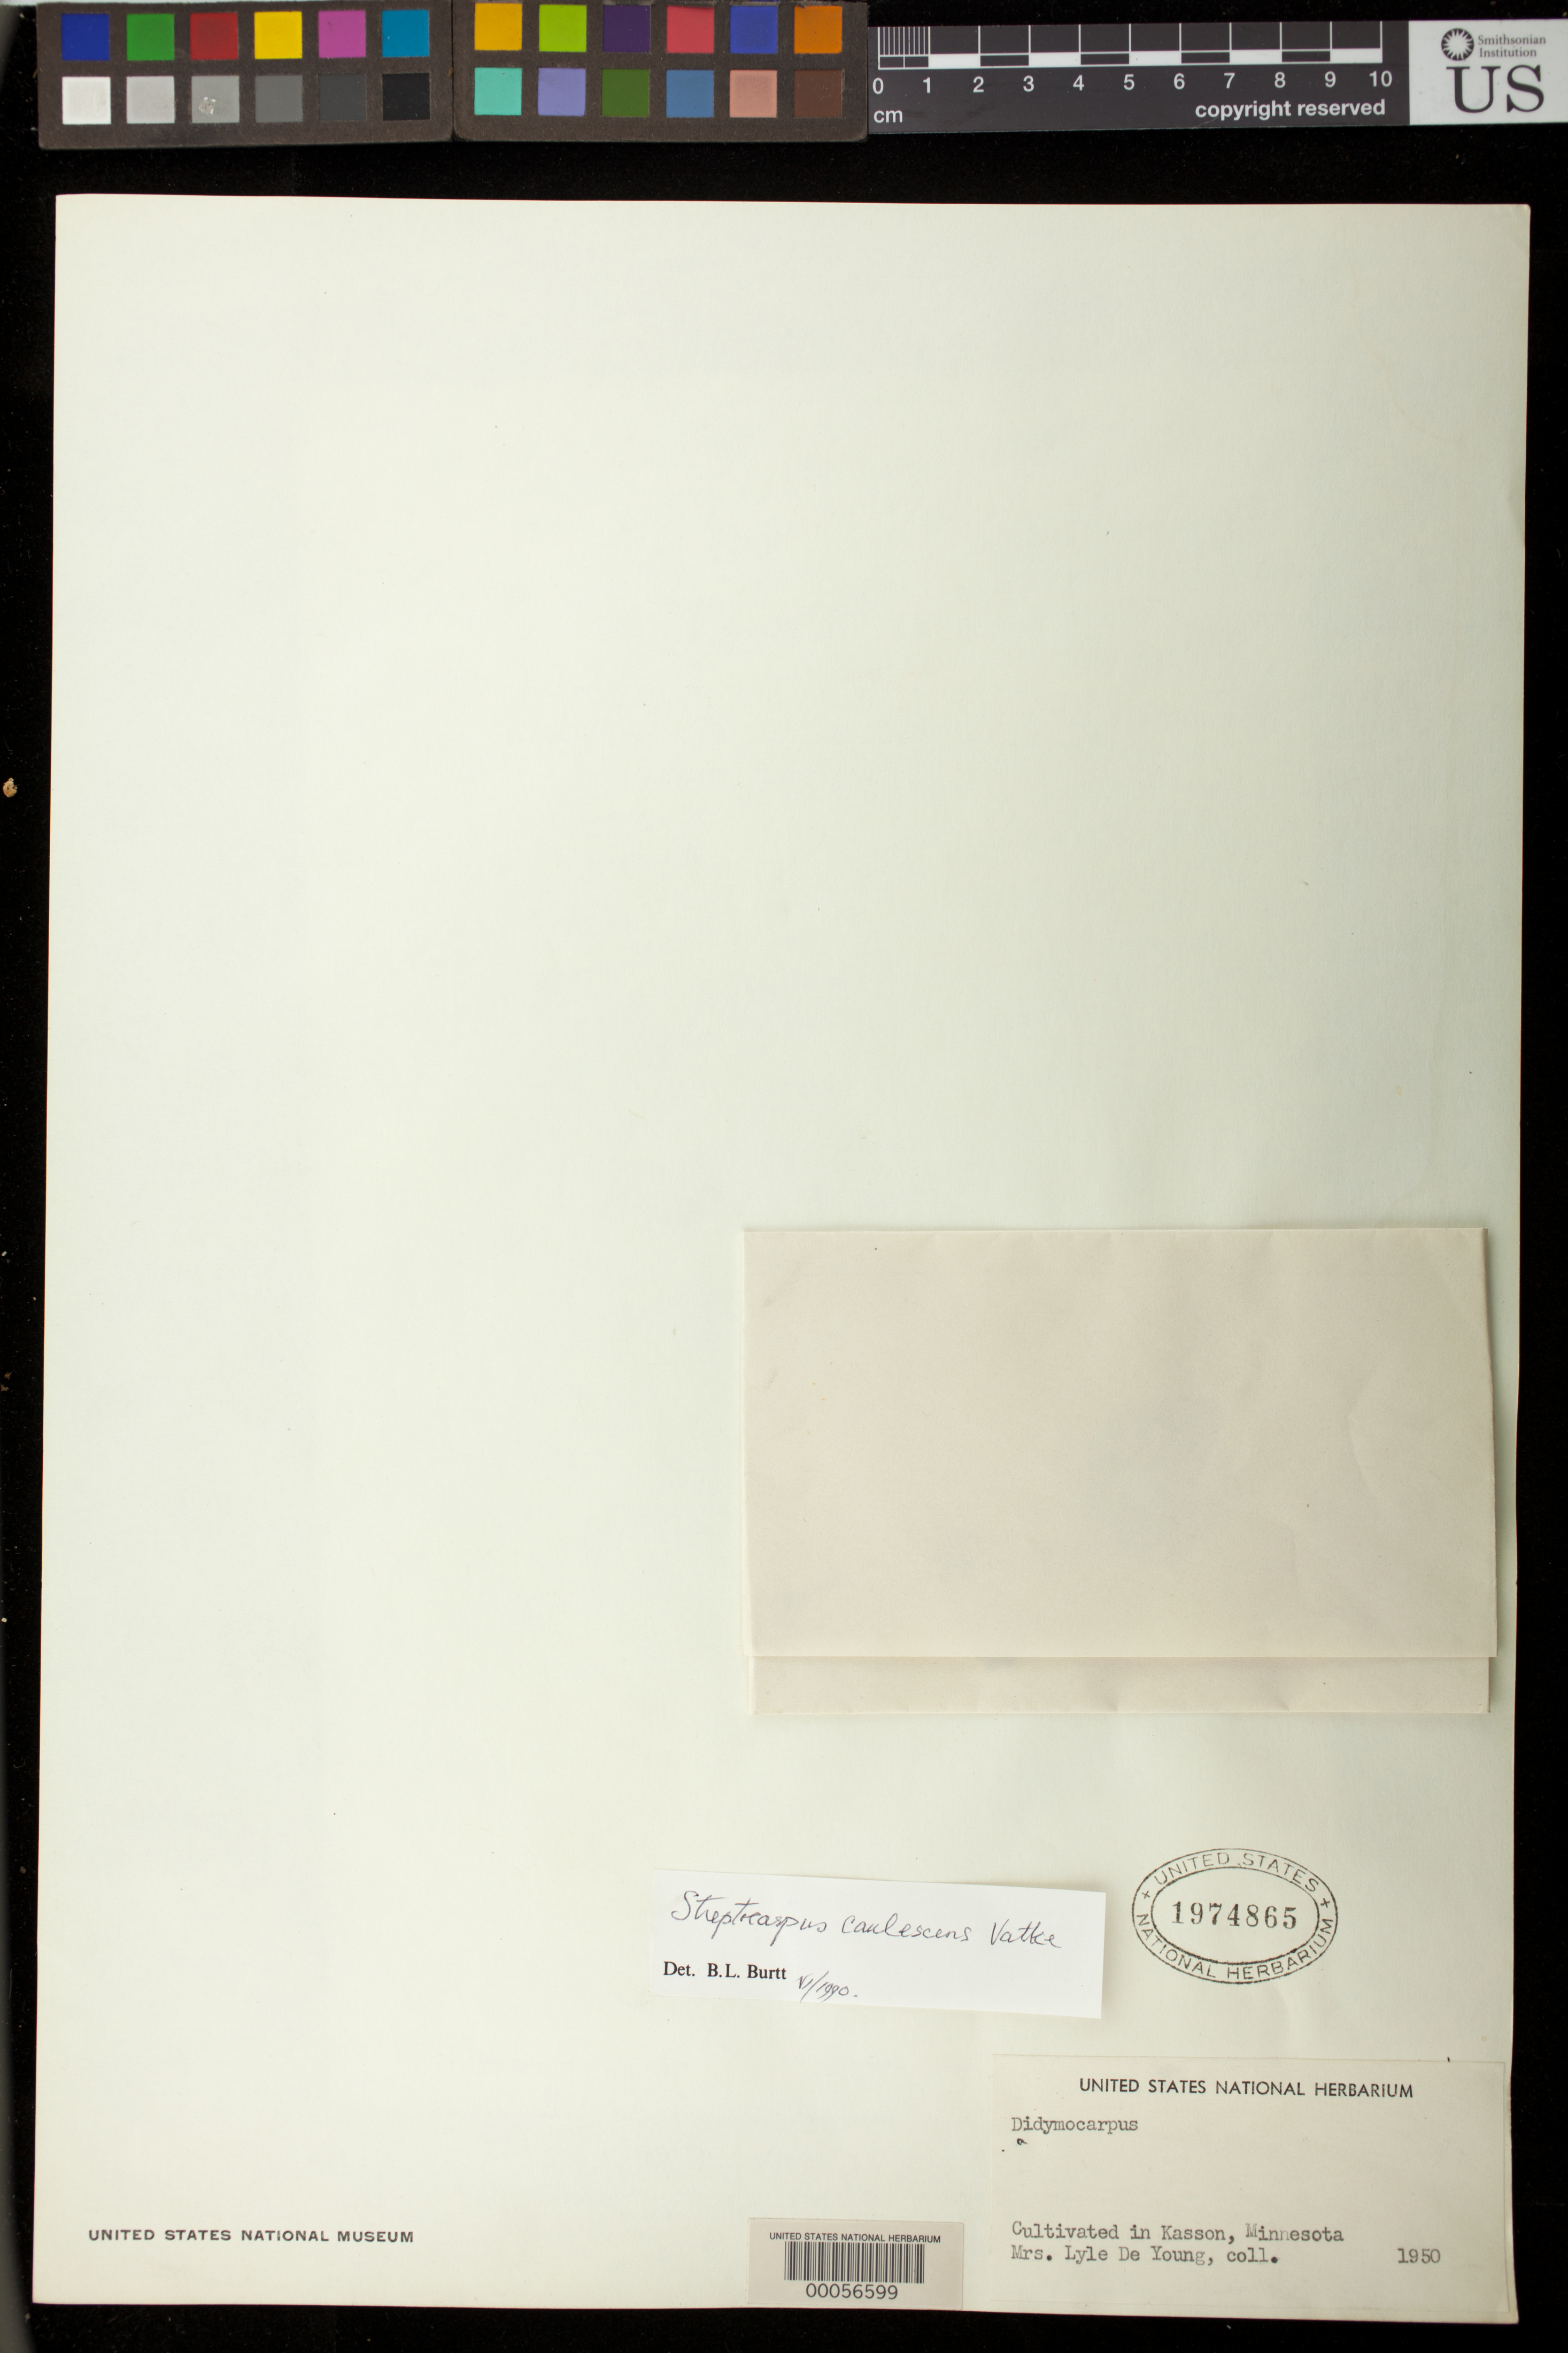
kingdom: Plantae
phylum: Tracheophyta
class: Magnoliopsida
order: Lamiales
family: Gesneriaceae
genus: Streptocarpus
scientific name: Streptocarpus caulescens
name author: Vatke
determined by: Burtt, B. L.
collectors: L. Young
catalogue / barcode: US 1974865